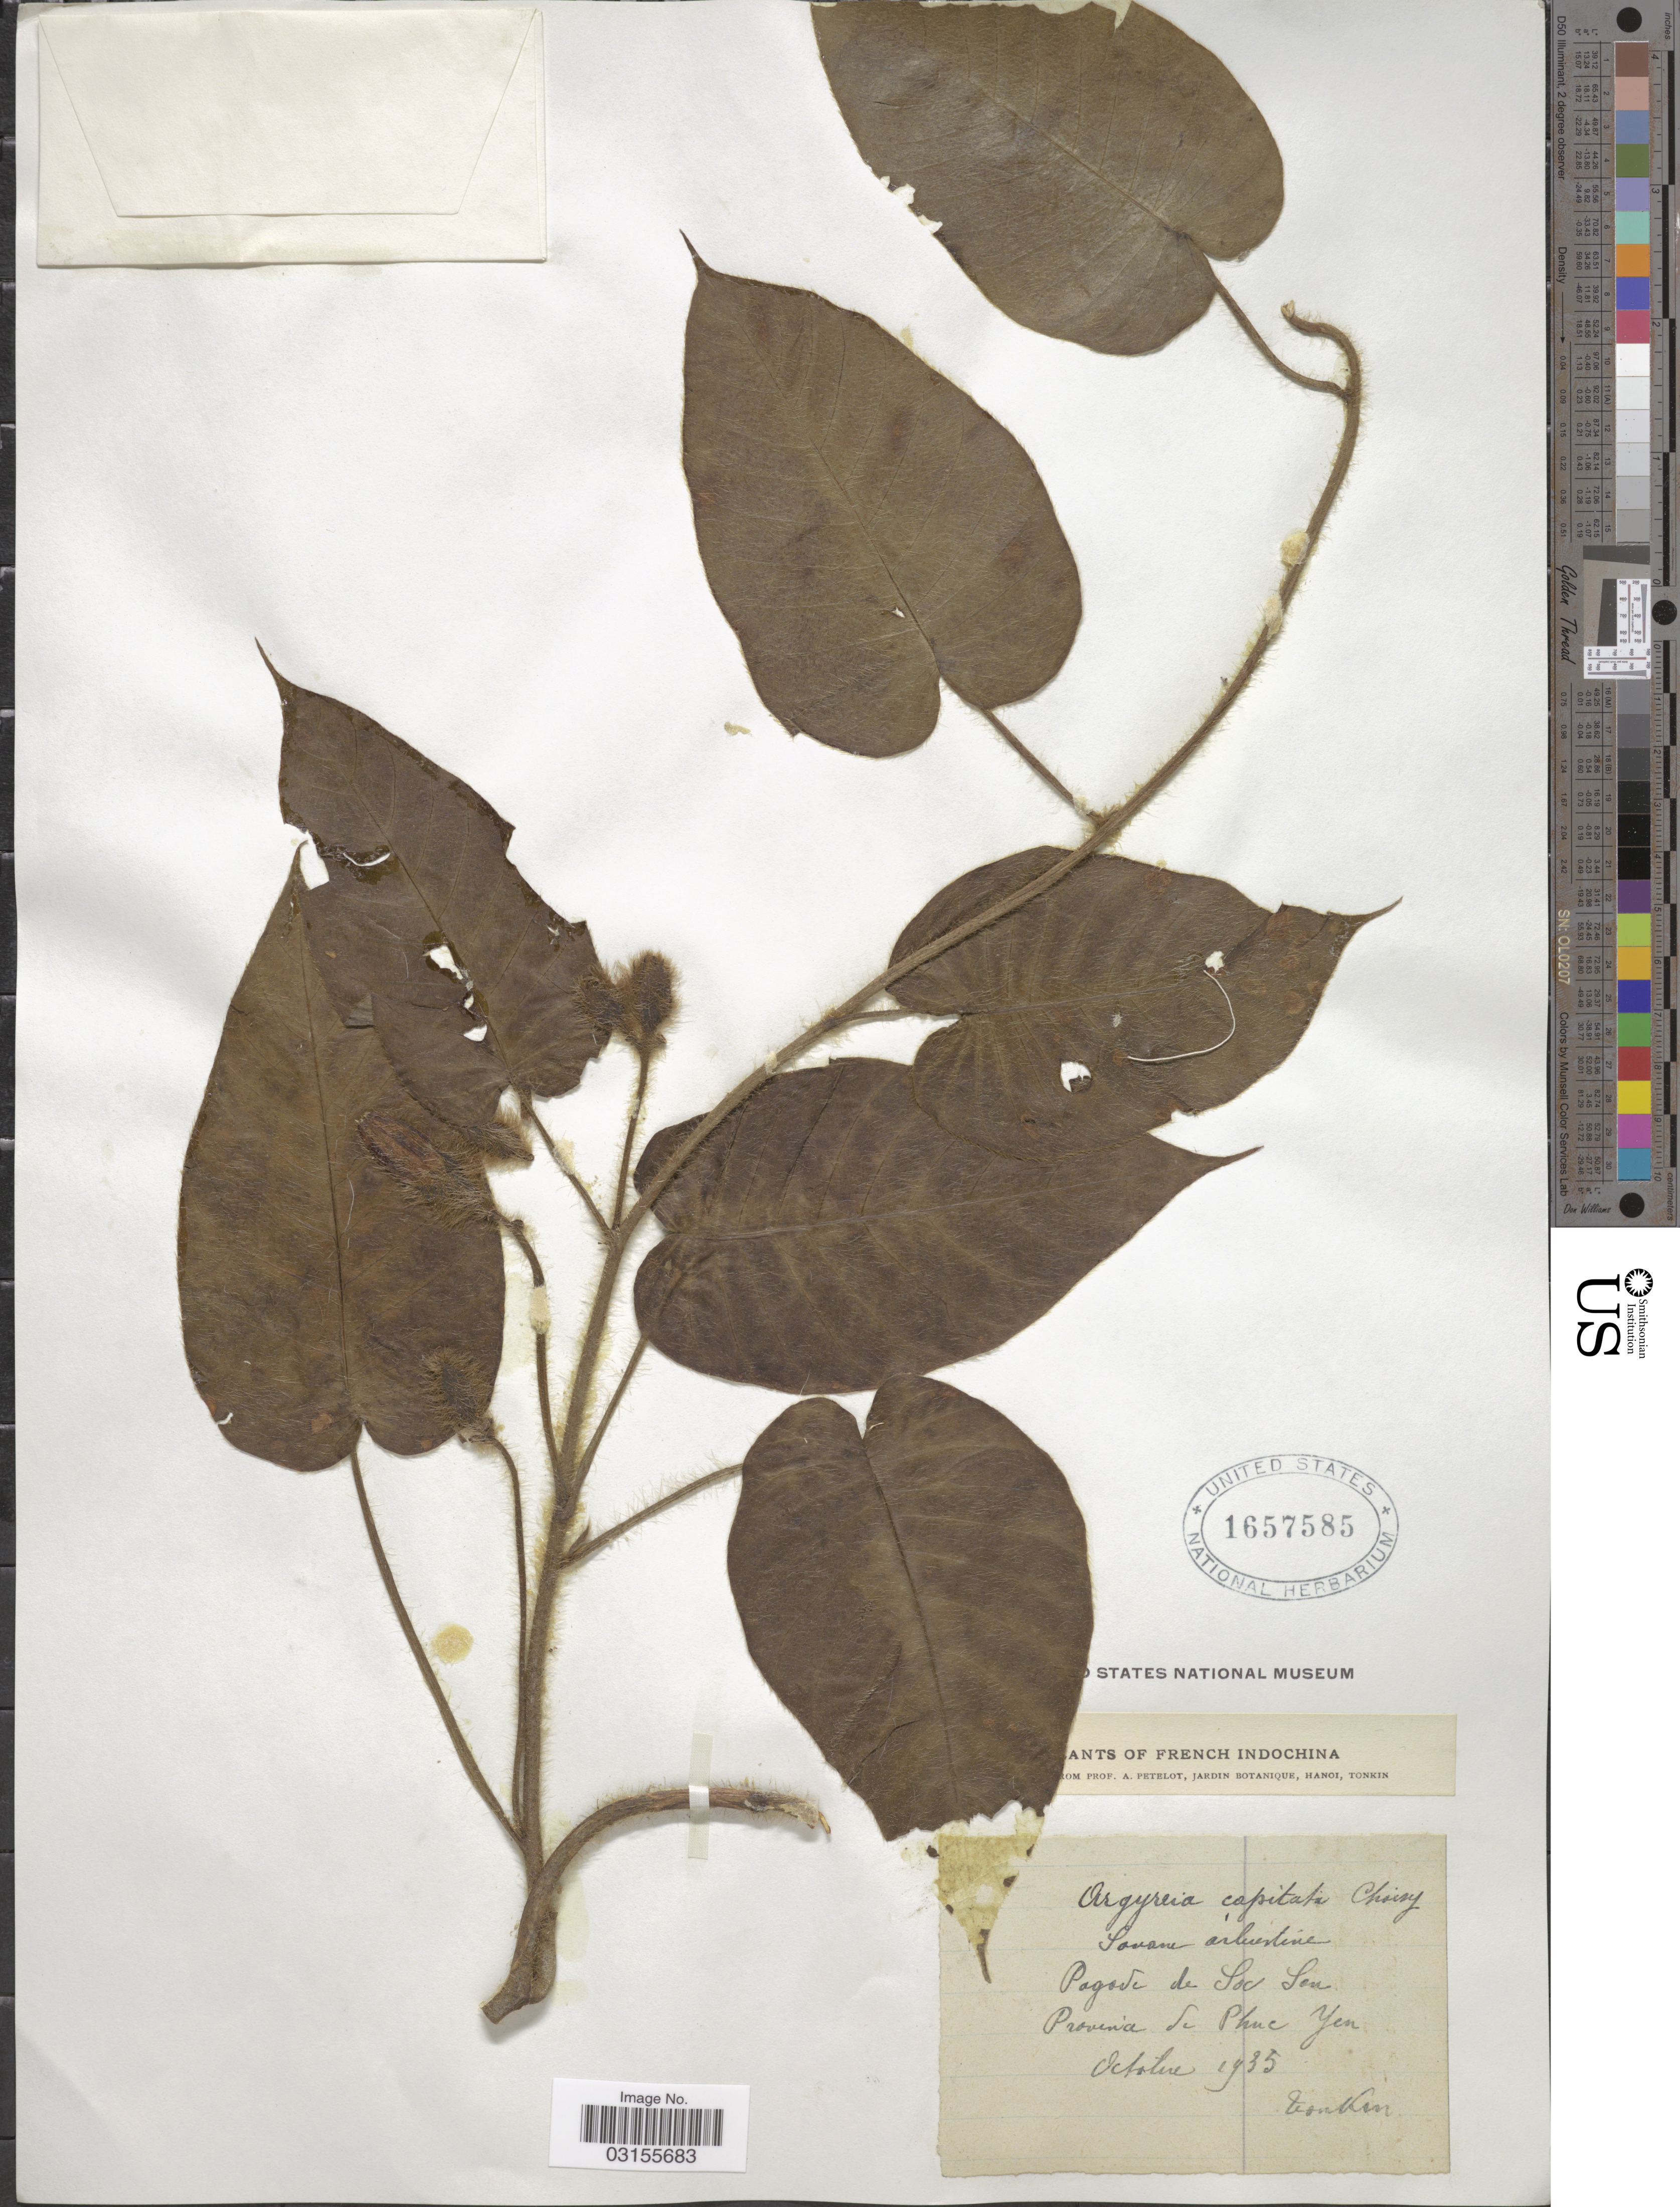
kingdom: Plantae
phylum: Tracheophyta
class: Magnoliopsida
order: Solanales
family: Convolvulaceae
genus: Argyreia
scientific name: Argyreia capitata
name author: (Vahl) Choisy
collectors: A. Petelot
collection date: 1935-10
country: Vietnam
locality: Tonkin. Pagode de Soc Sen. Provincia de Phuc Yen. French Indochina.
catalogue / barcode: US 1657585